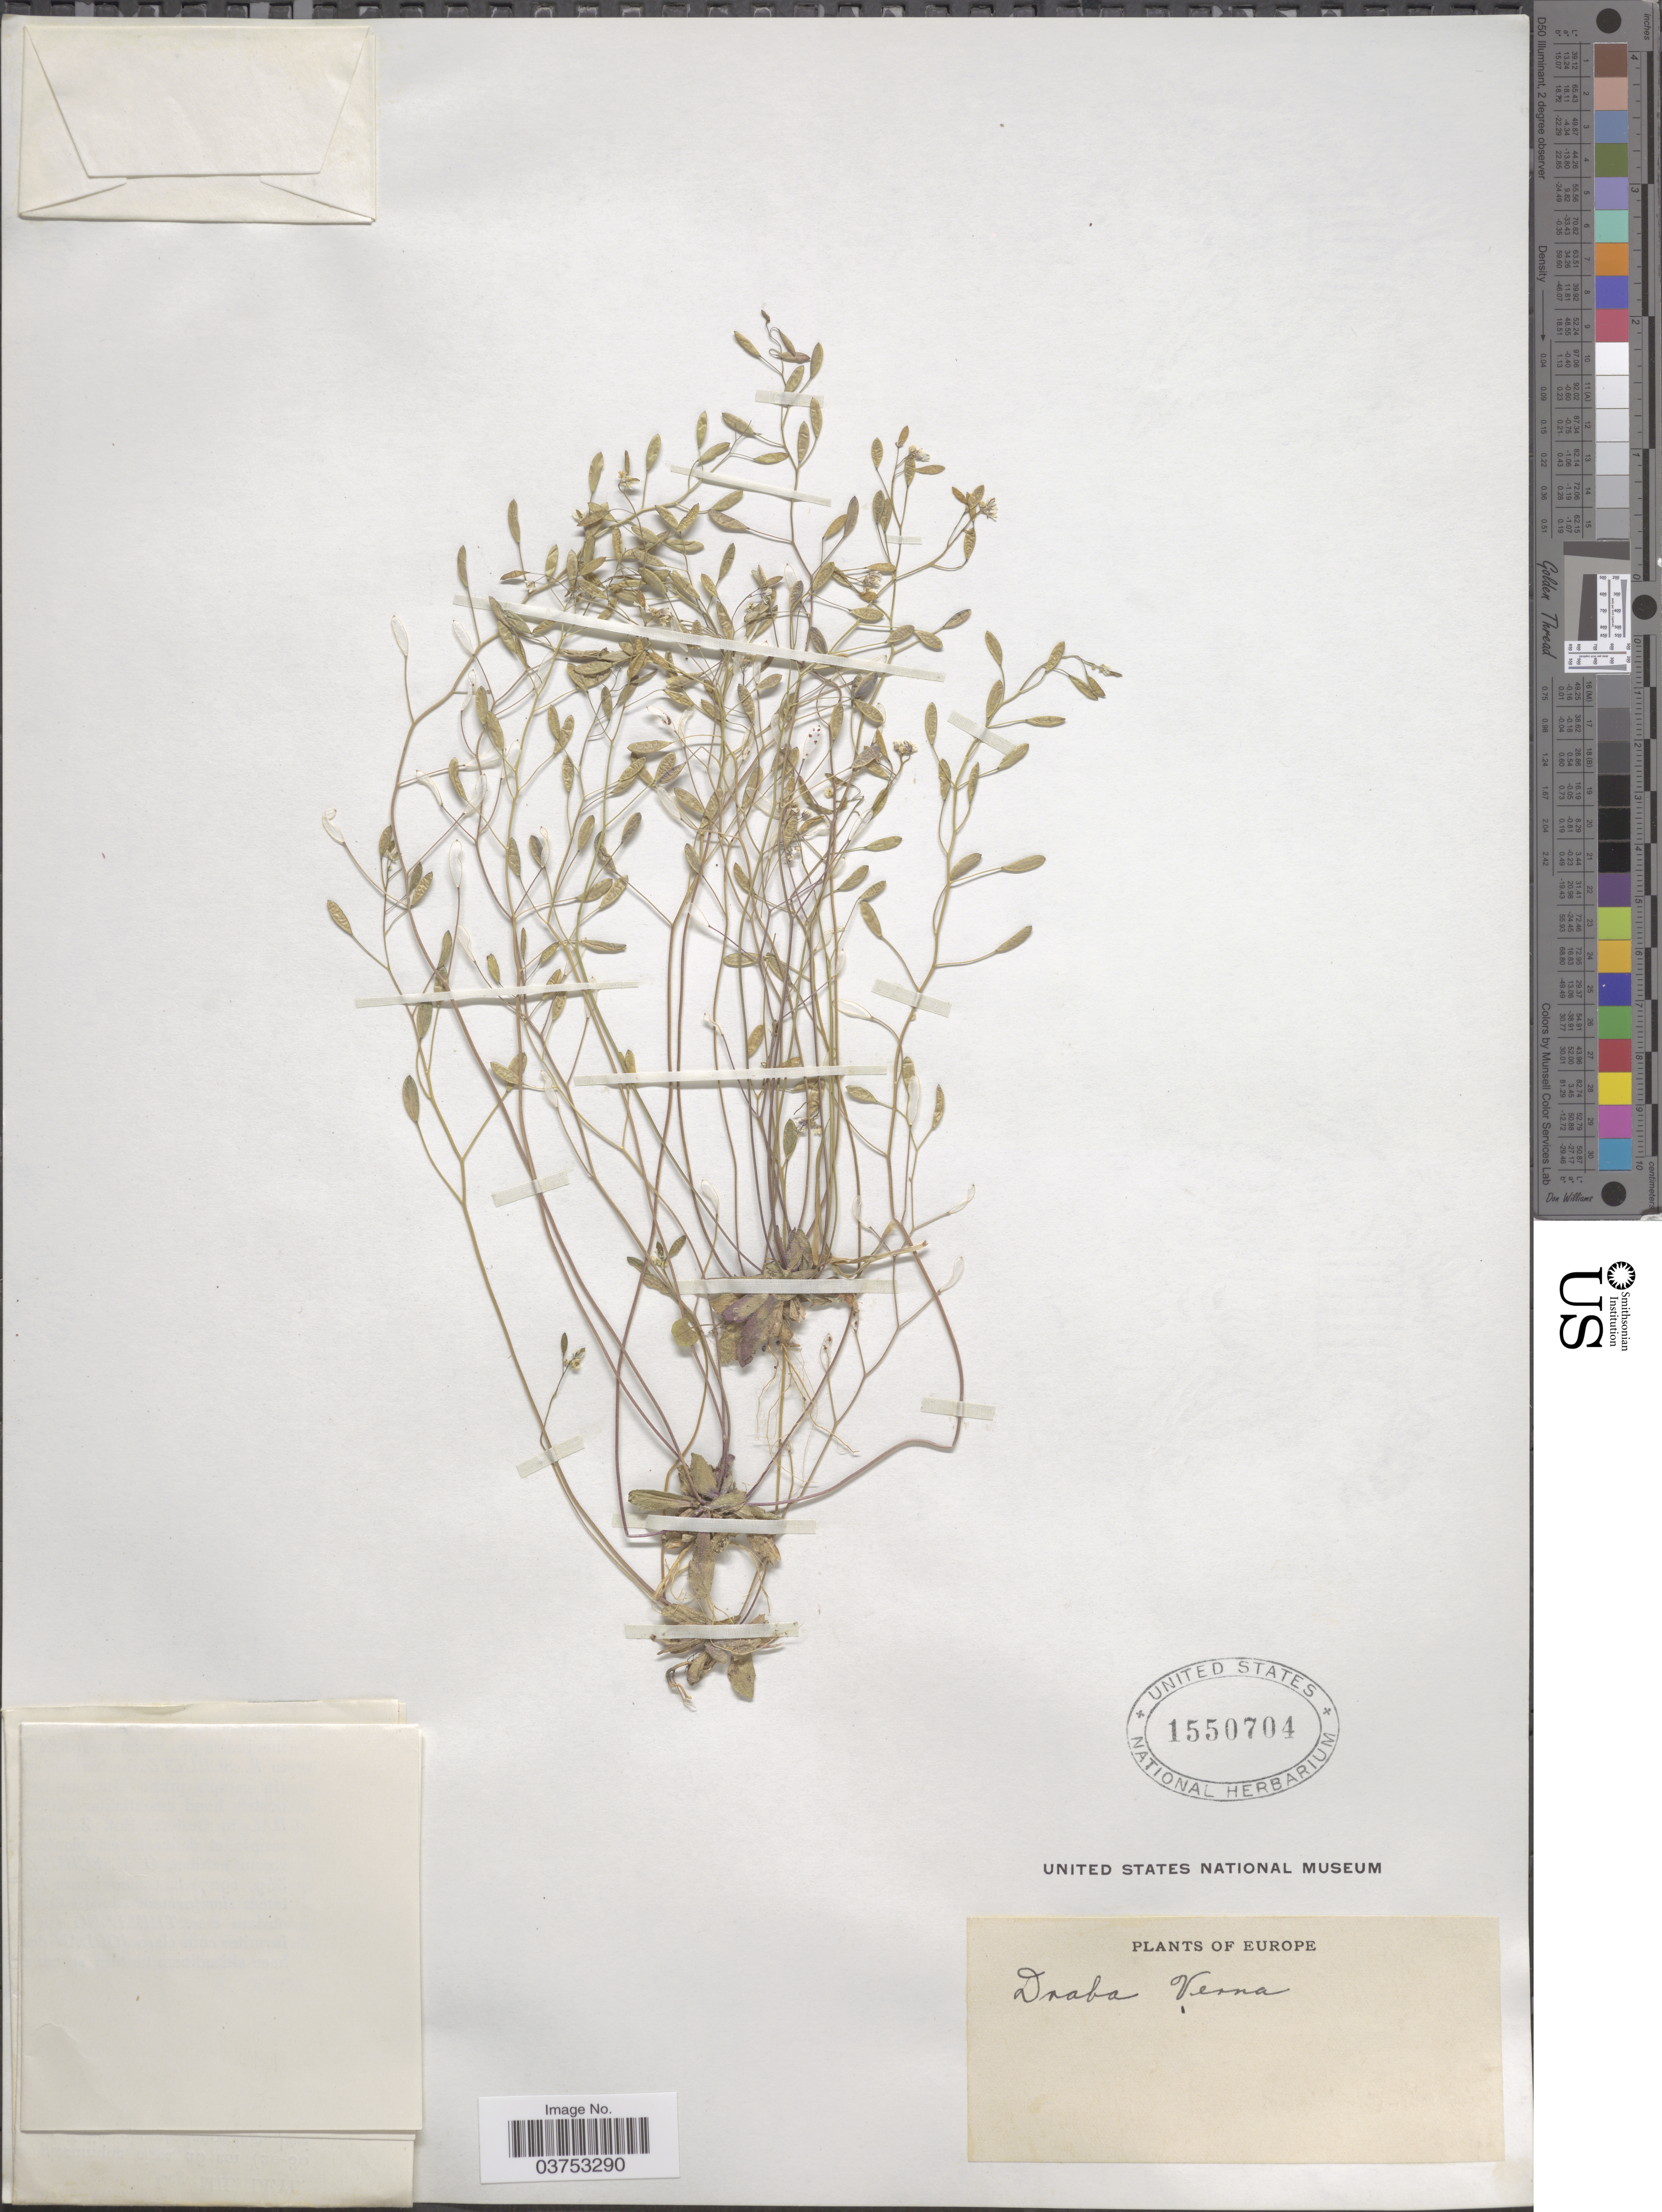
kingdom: Plantae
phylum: Tracheophyta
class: Magnoliopsida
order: Brassicales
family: Brassicaceae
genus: Draba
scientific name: Draba verna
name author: L.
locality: Europe.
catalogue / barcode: US 1550704